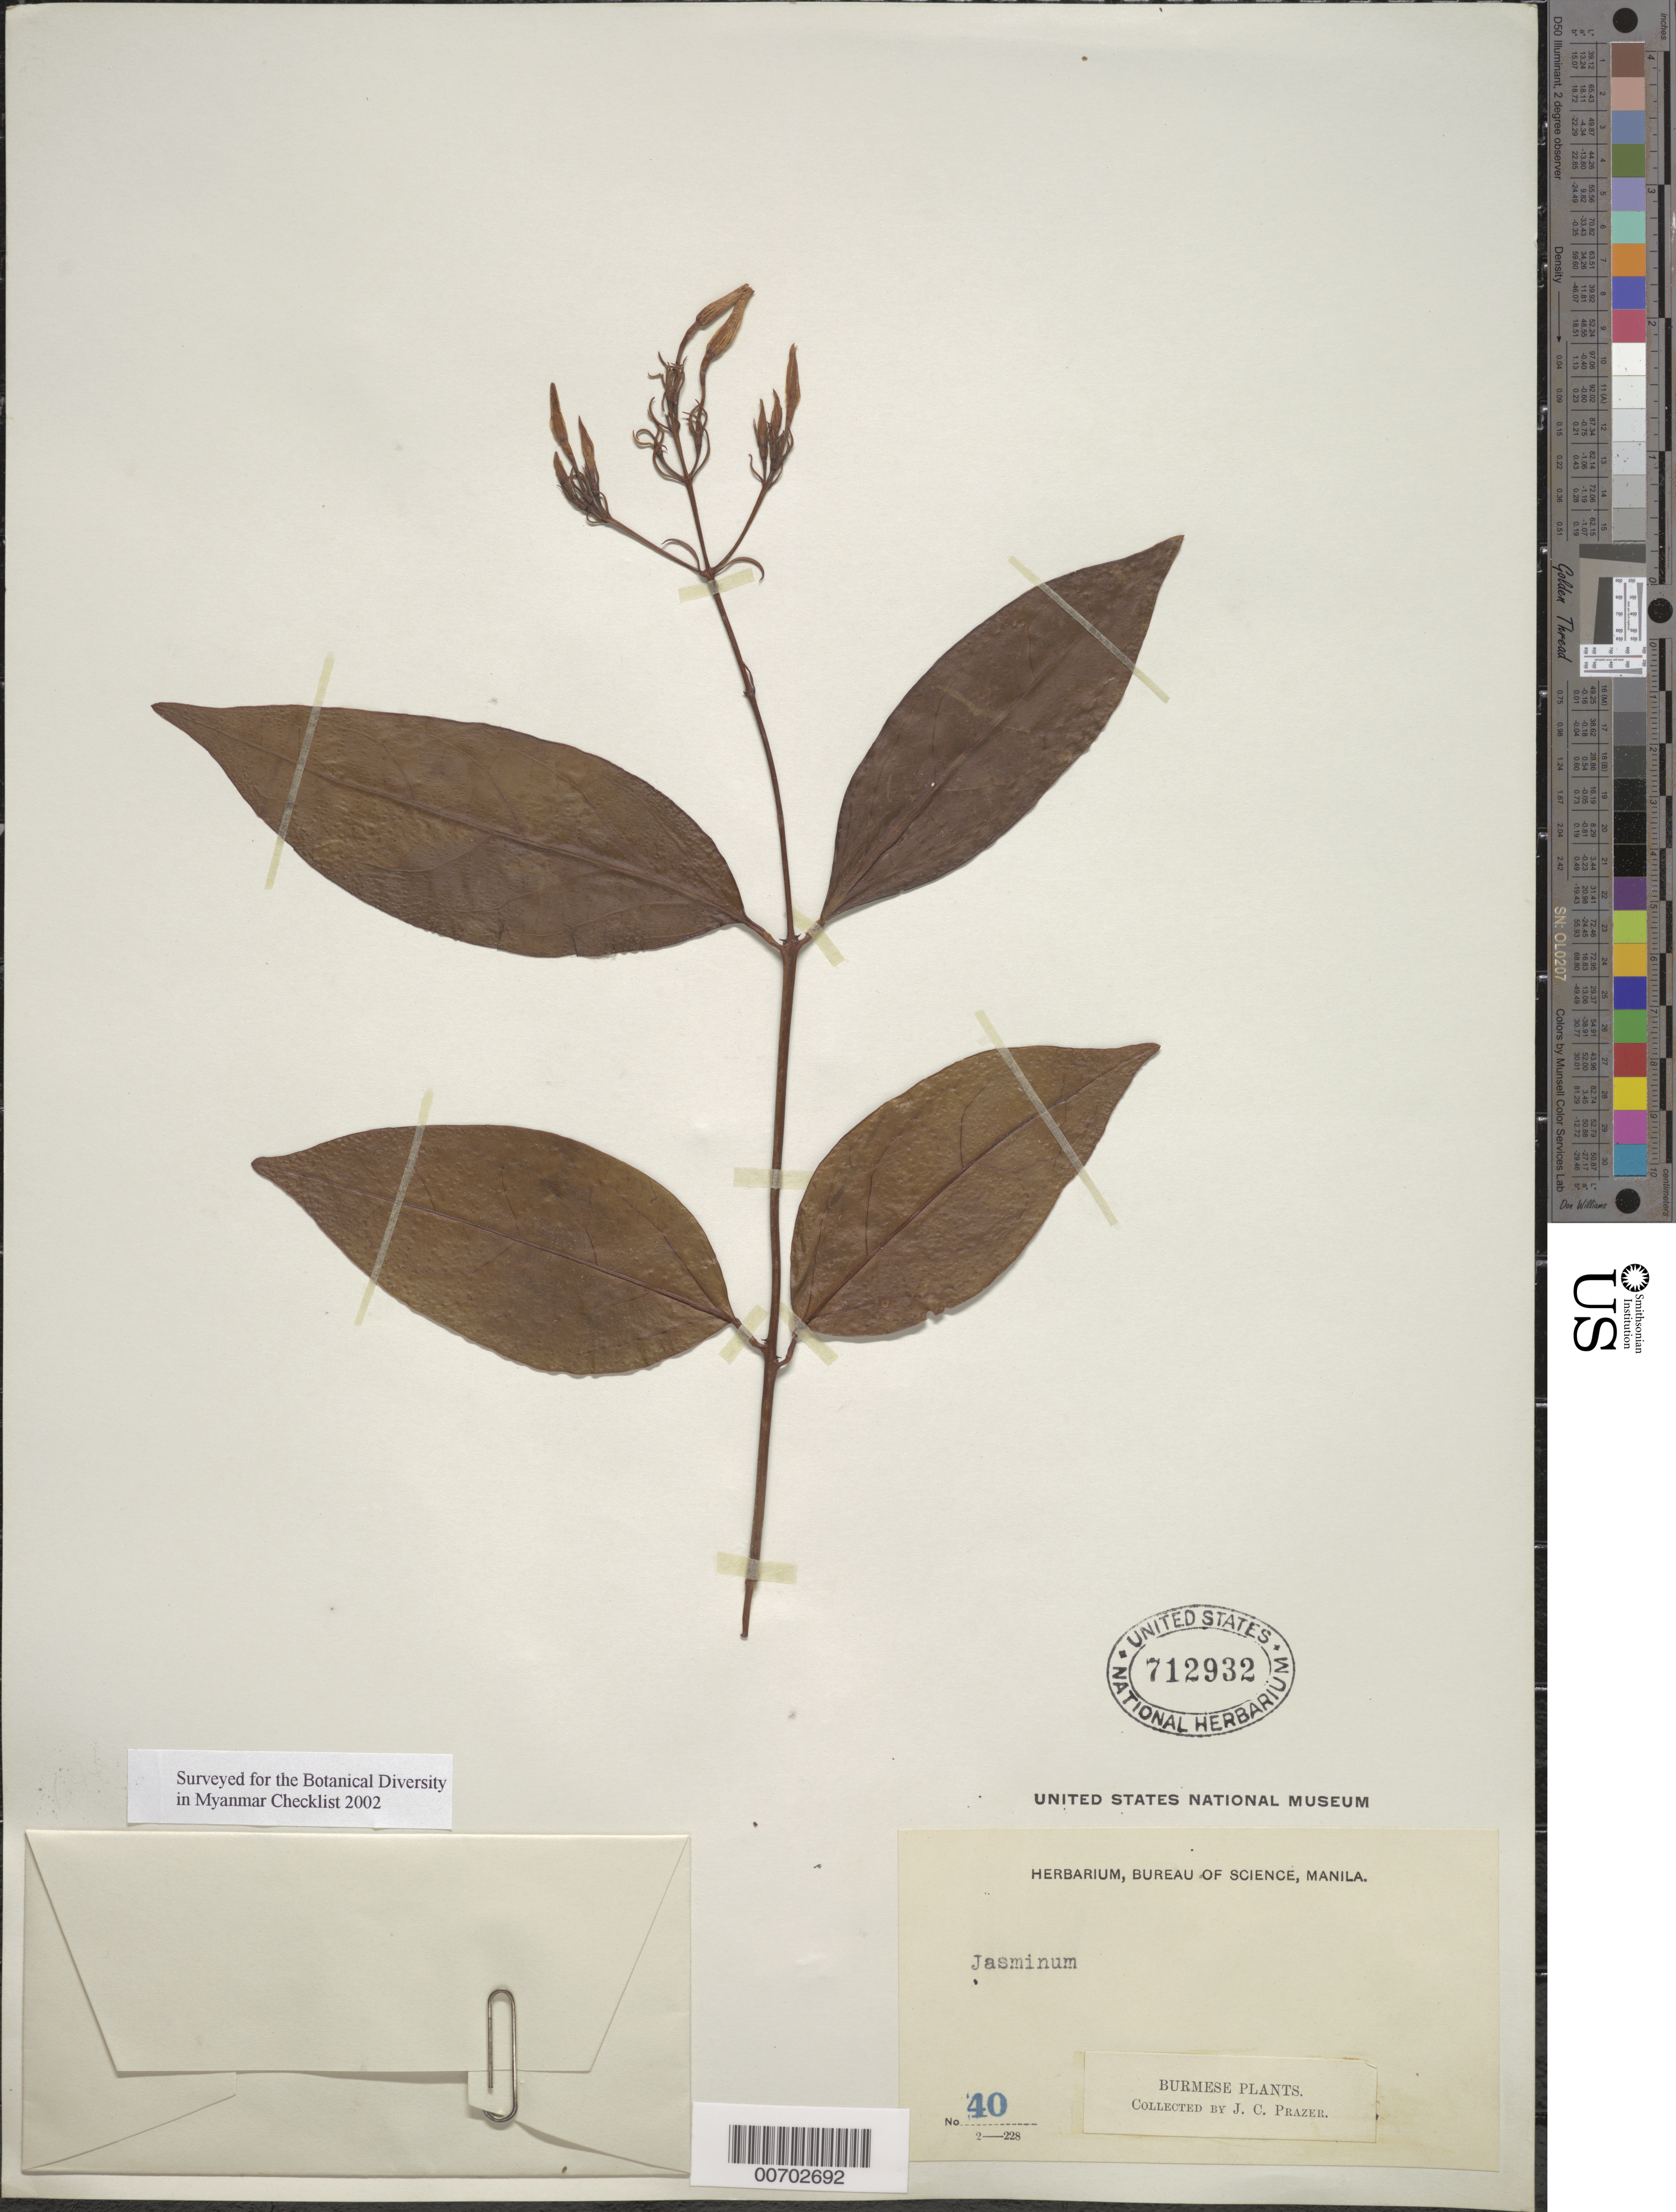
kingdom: Plantae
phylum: Tracheophyta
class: Magnoliopsida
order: Lamiales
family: Oleaceae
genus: Jasminum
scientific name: Jasminum sp.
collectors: J. Prazer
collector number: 40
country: Myanmar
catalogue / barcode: US 712932